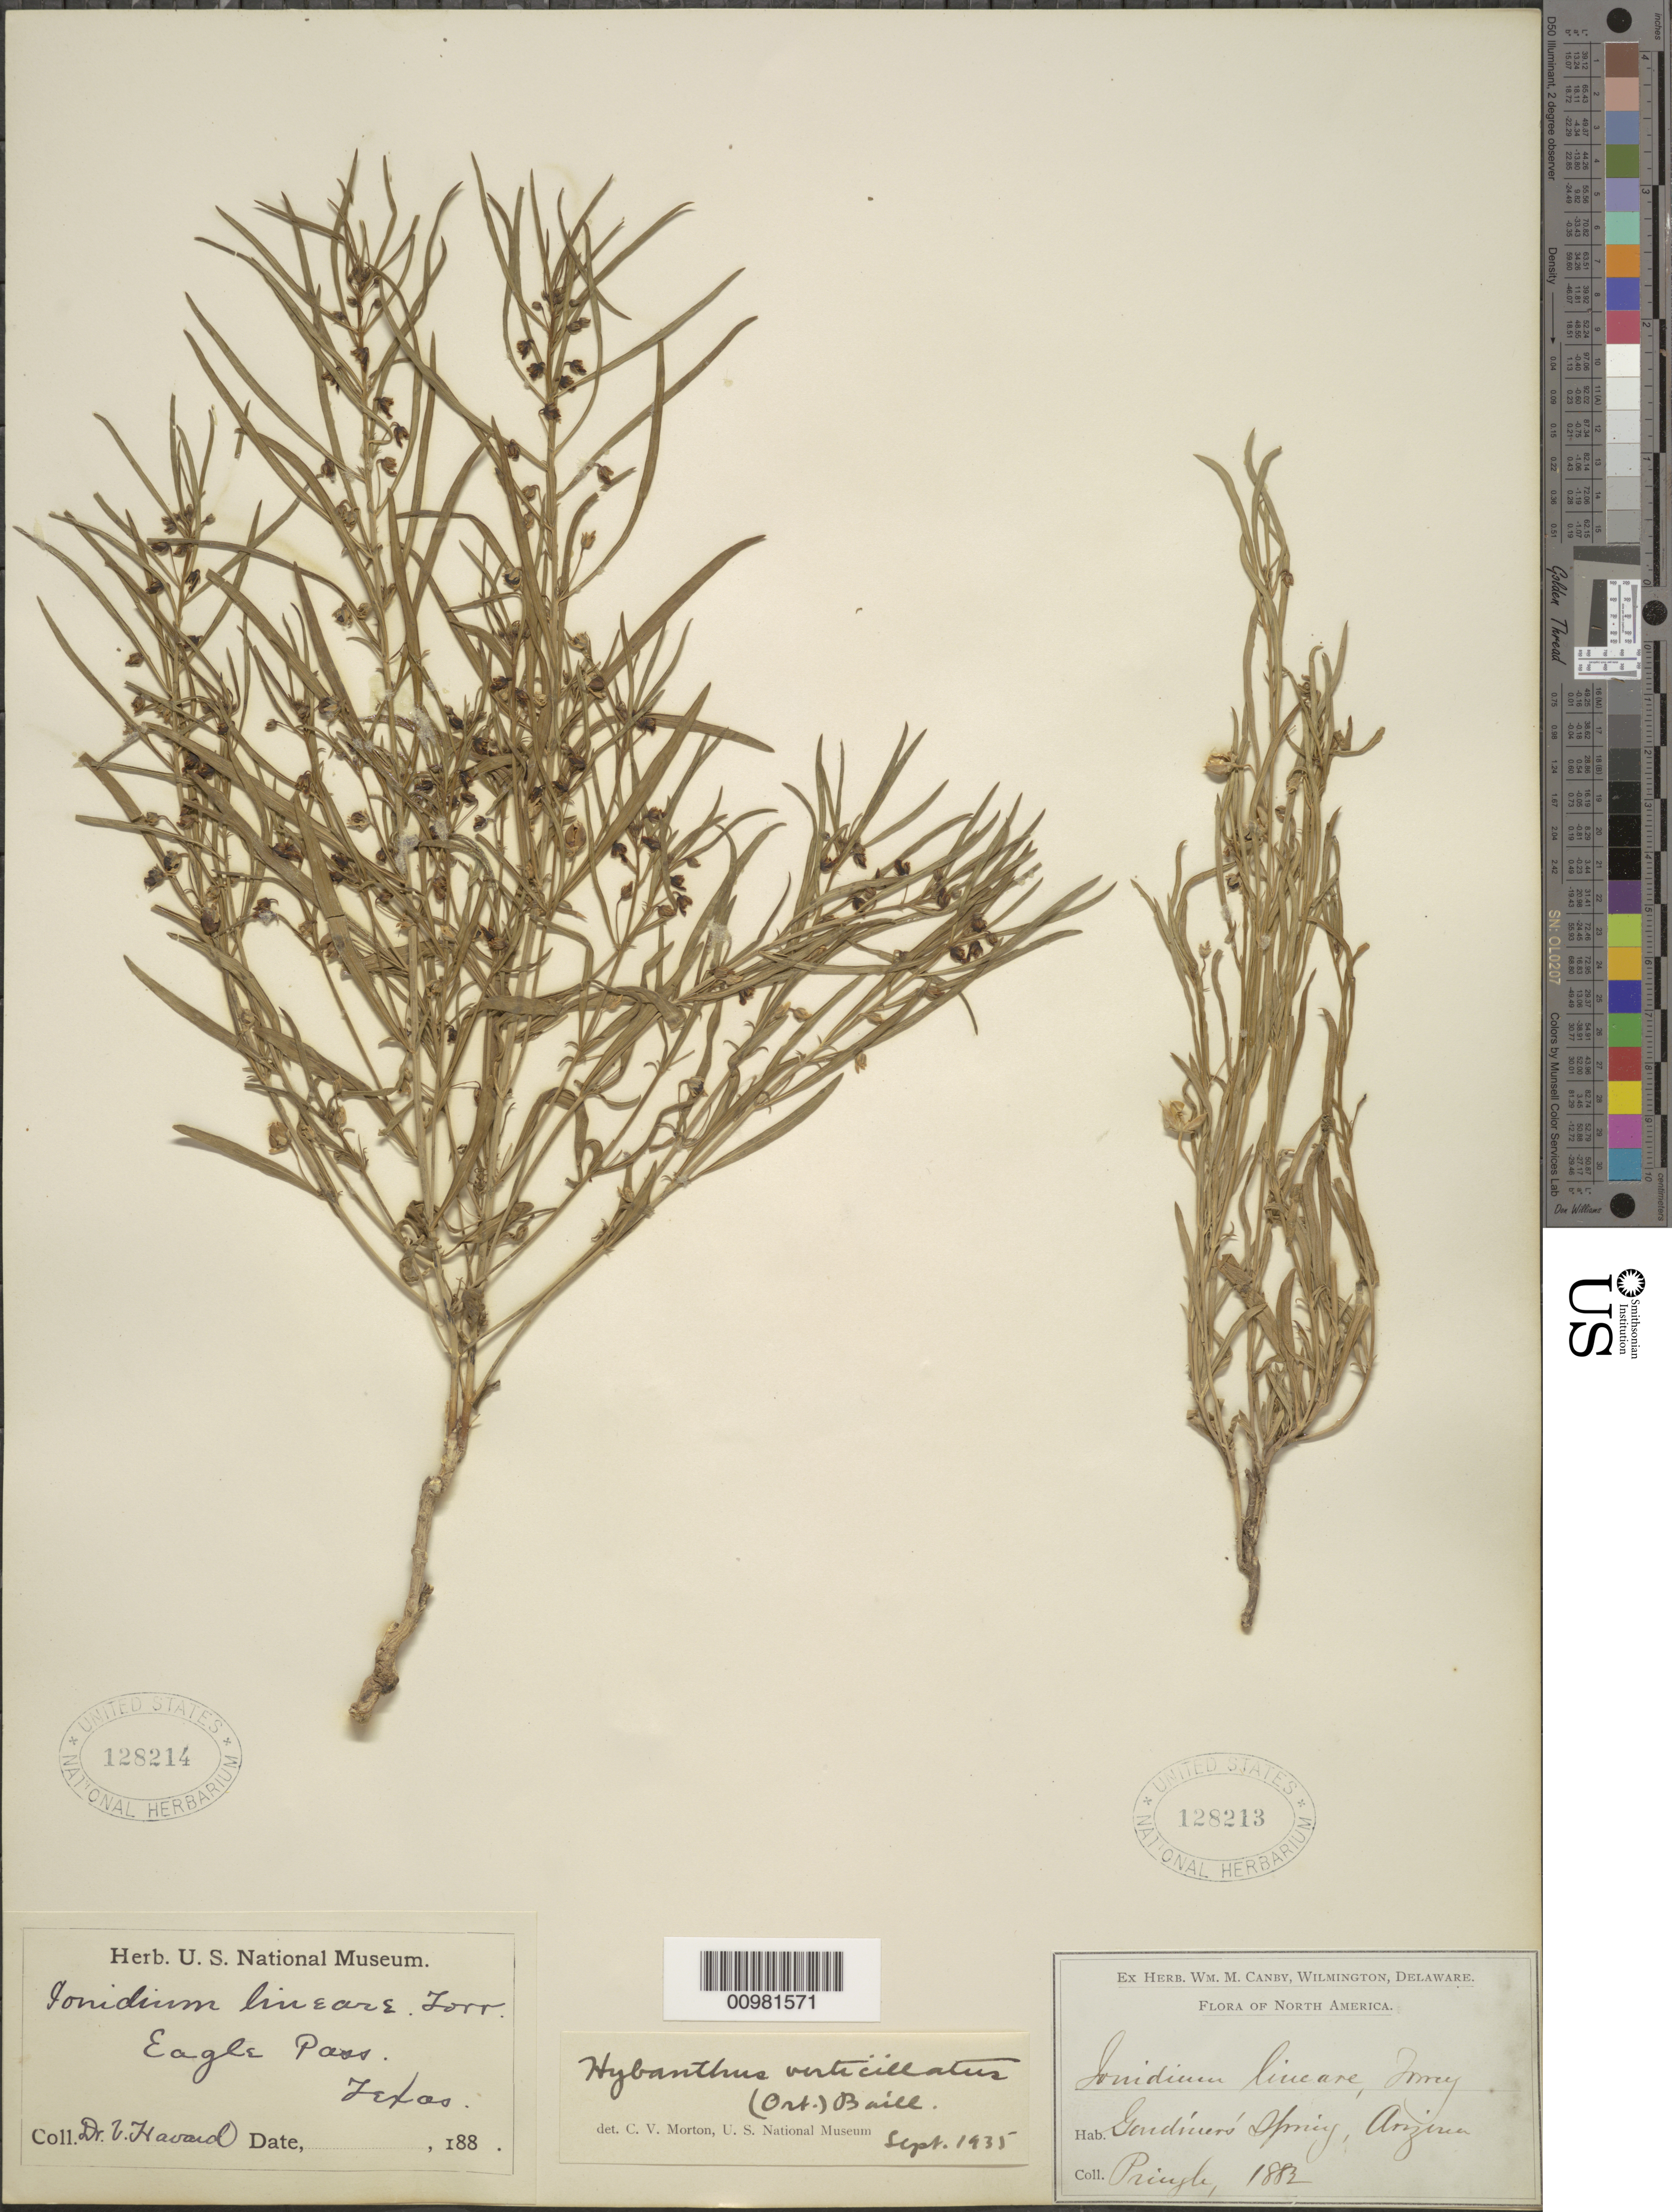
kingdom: Plantae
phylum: Tracheophyta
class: Magnoliopsida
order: Malpighiales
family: Violaceae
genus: Pombalia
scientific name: Pombalia verticillata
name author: (Ortega) Paula-Souza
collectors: C. G. Pringle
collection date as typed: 1882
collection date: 1882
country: United States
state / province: Arizona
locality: Gardiner's Spring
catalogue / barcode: US 128213